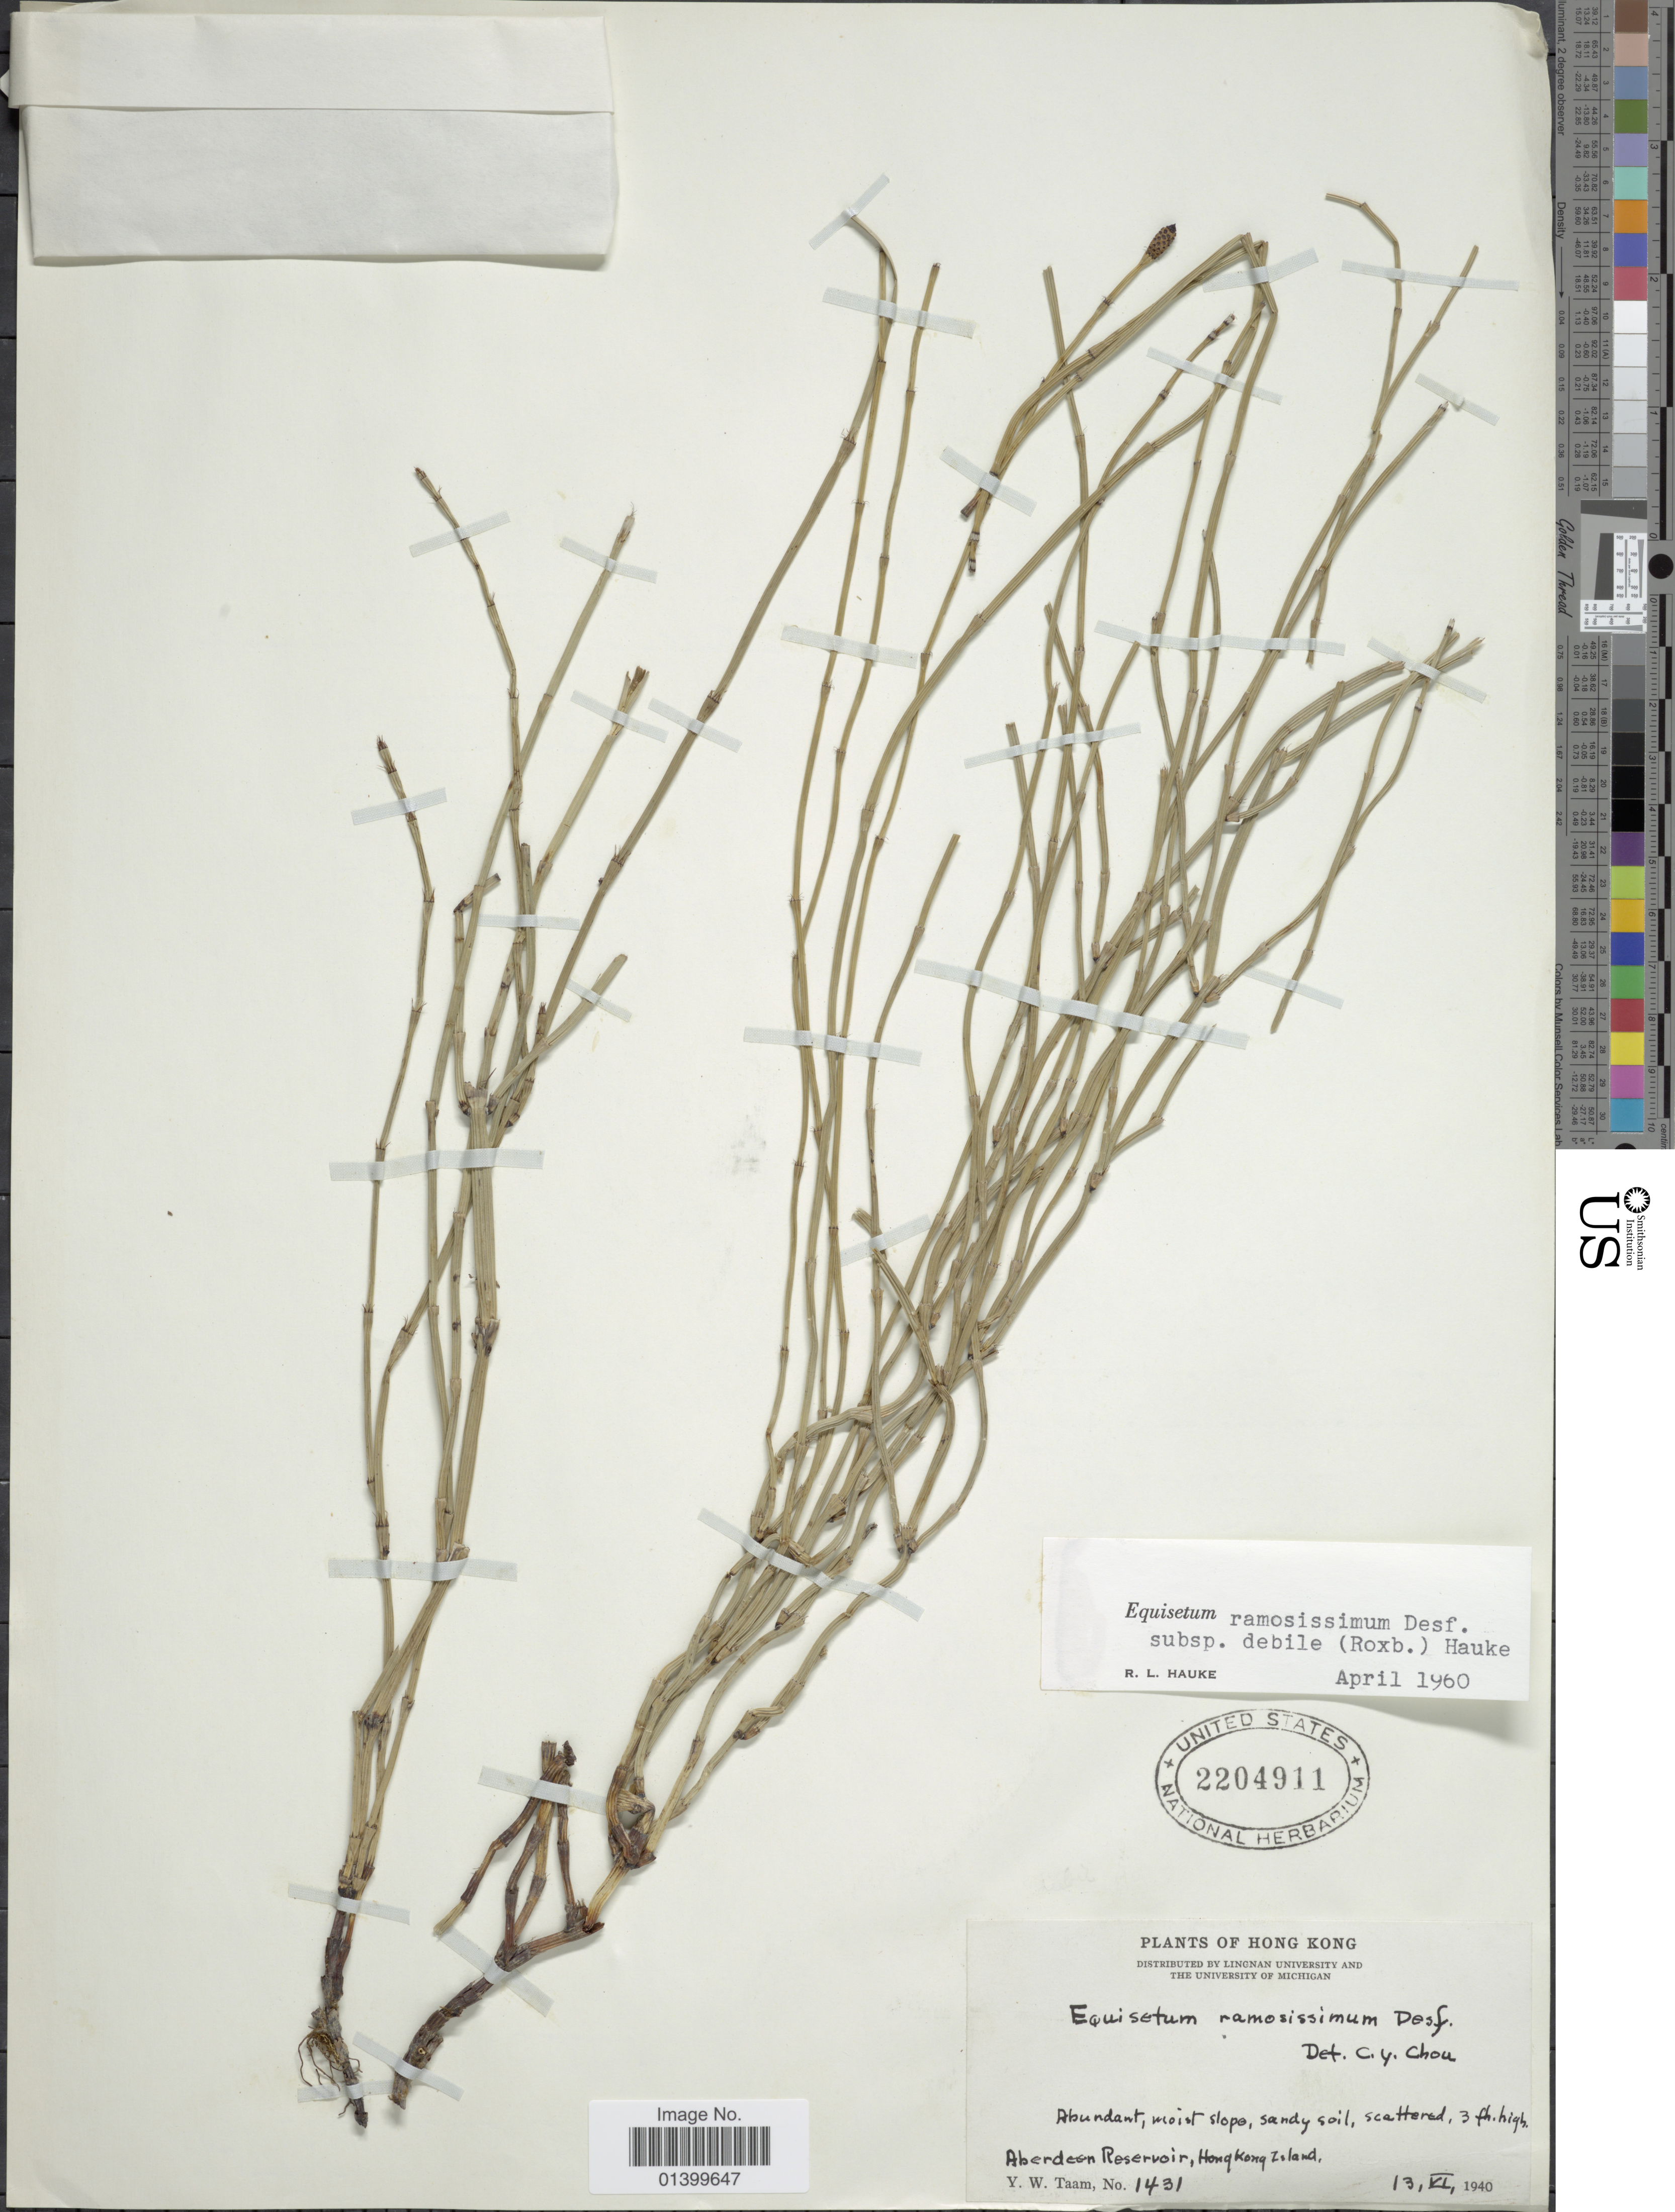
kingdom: Plantae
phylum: Tracheophyta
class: Polypodiopsida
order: Equisetales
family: Equisetaceae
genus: Equisetum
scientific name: Equisetum ramosissimum subsp. debile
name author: (Roxb. ex Vaucher) Hauke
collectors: Y. W. Taam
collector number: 1431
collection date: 1940-06-13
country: China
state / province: Hong Kong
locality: Plants of Hong Kong. Aberdeen Reservoir, Hong Kong Island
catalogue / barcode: US 2204911